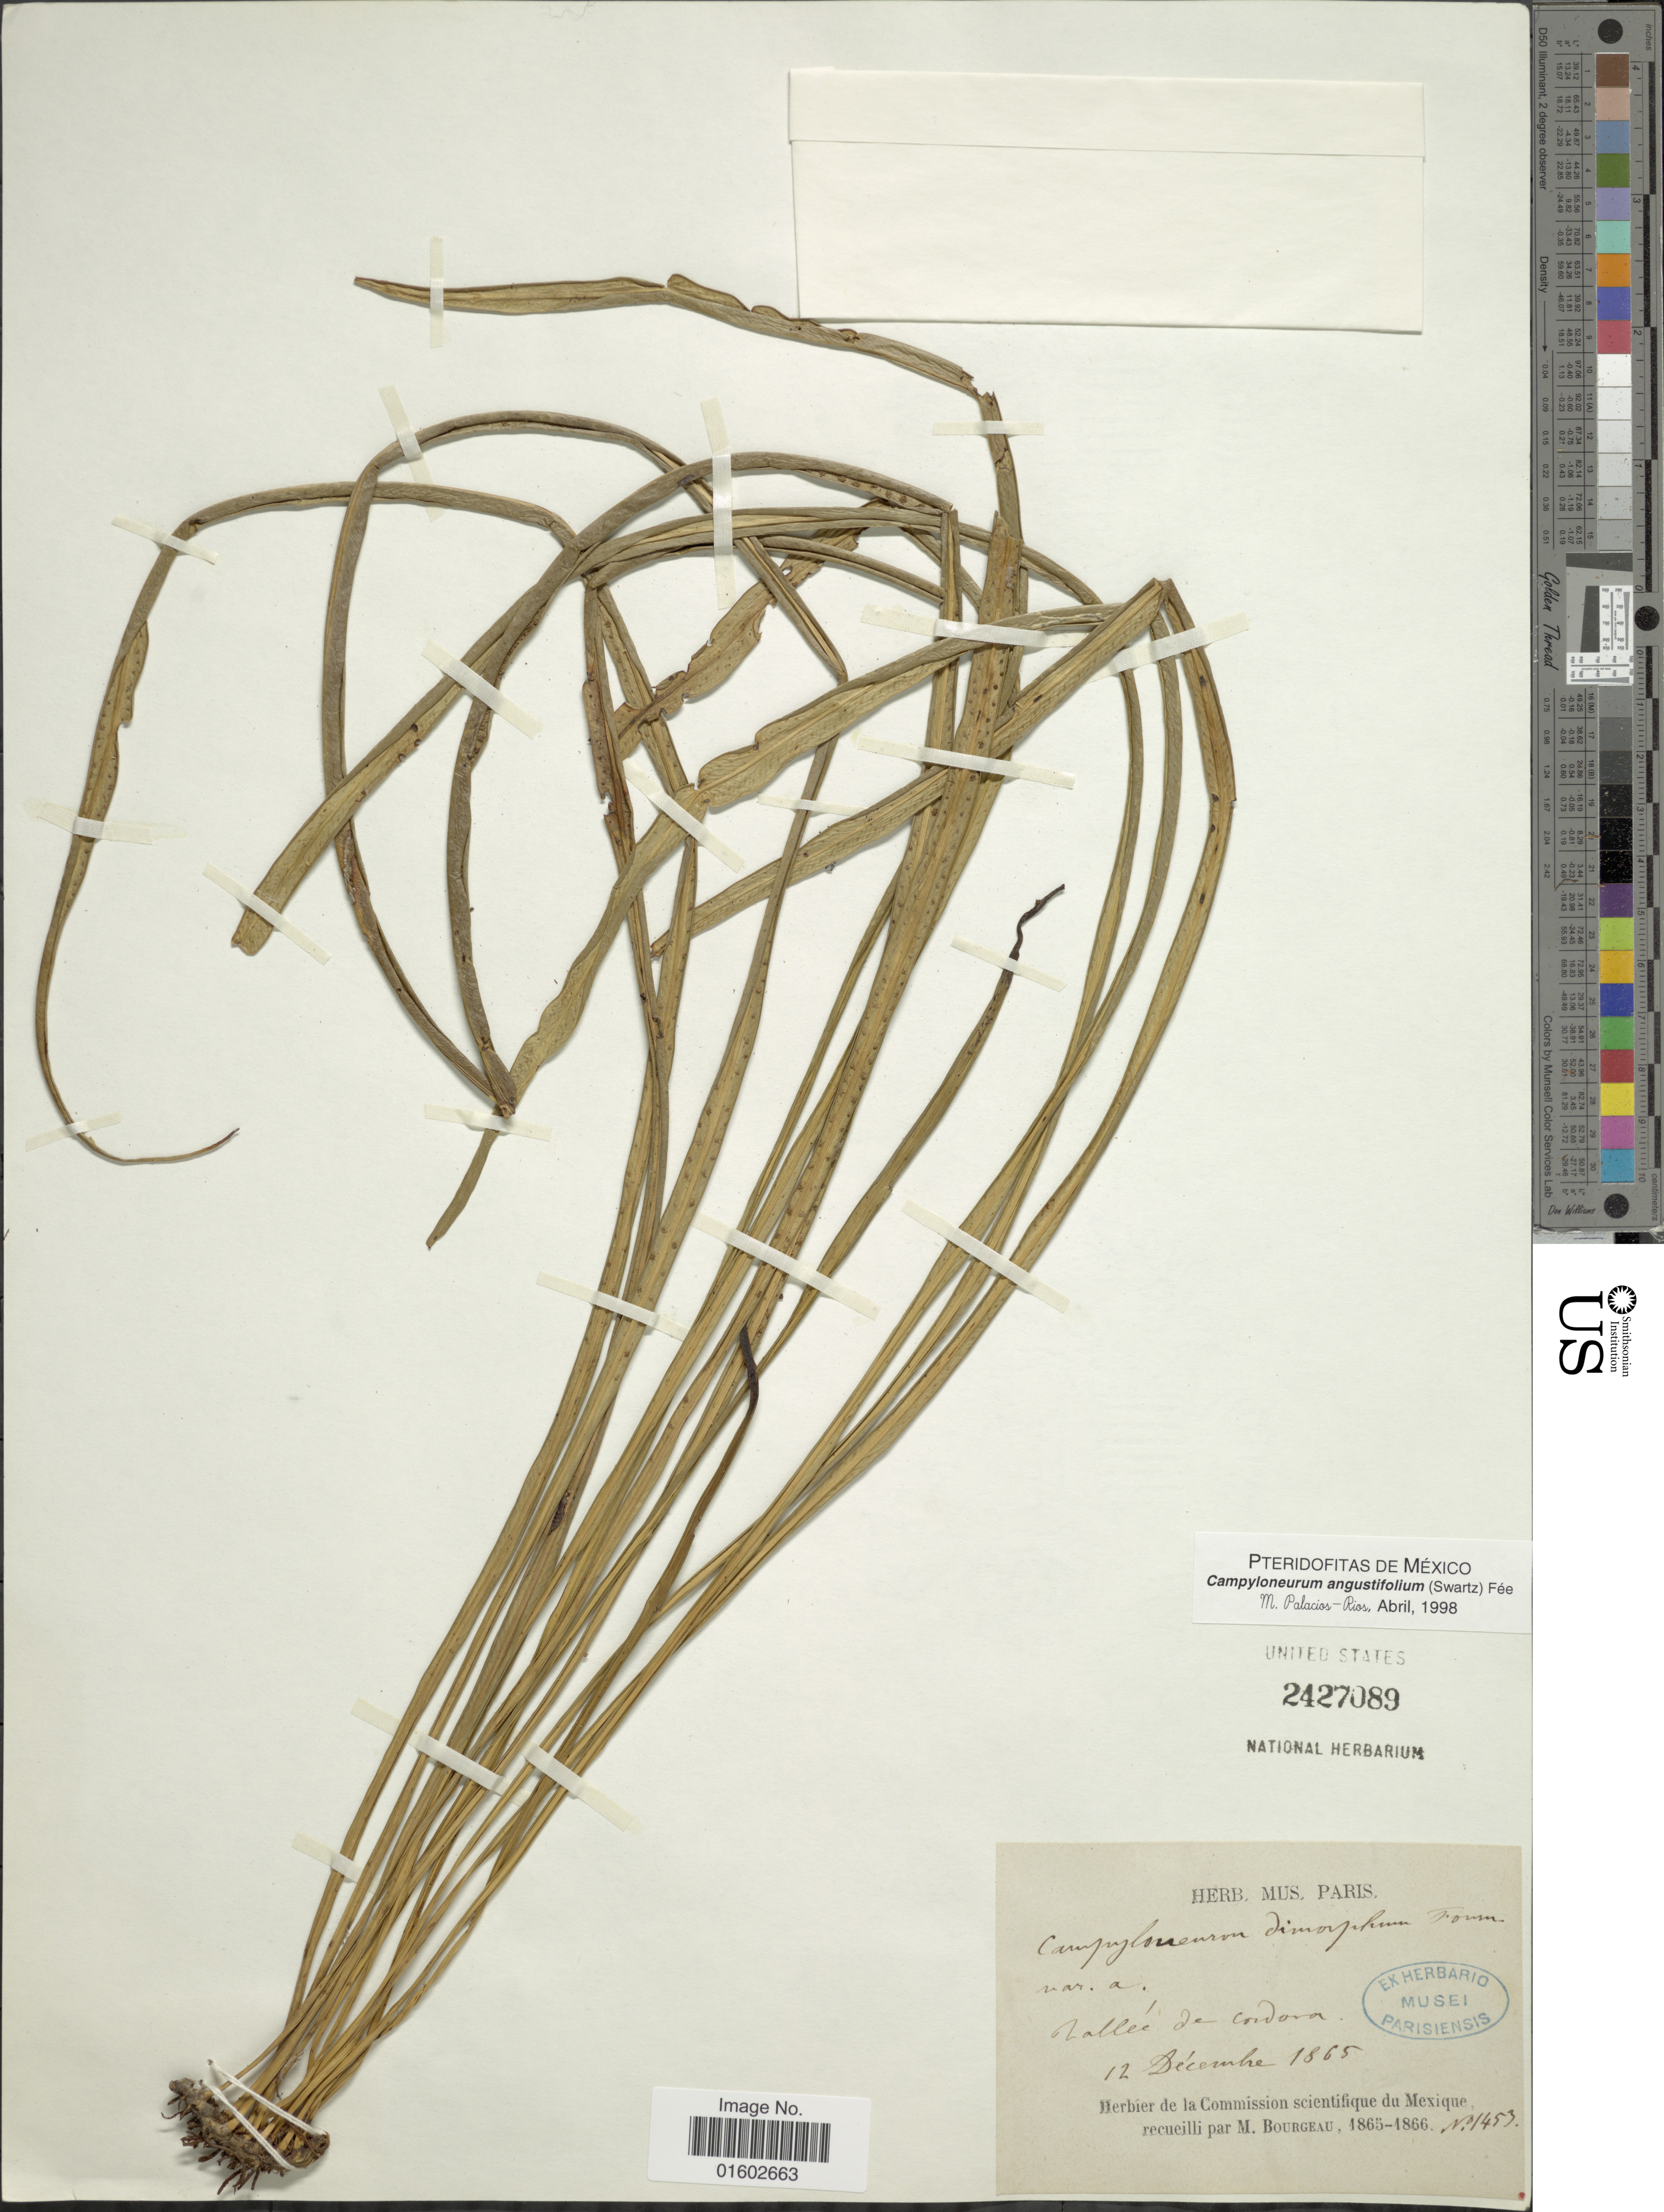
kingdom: Plantae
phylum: Tracheophyta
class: Polypodiopsida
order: Polypodiales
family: Polypodiaceae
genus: Campyloneurum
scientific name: Campyloneurum angustifolium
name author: (Sw.) Fée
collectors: M. Bourgeau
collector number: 1453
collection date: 1865-12-12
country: Mexico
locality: Vallde de Cordova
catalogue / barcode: US 2427089